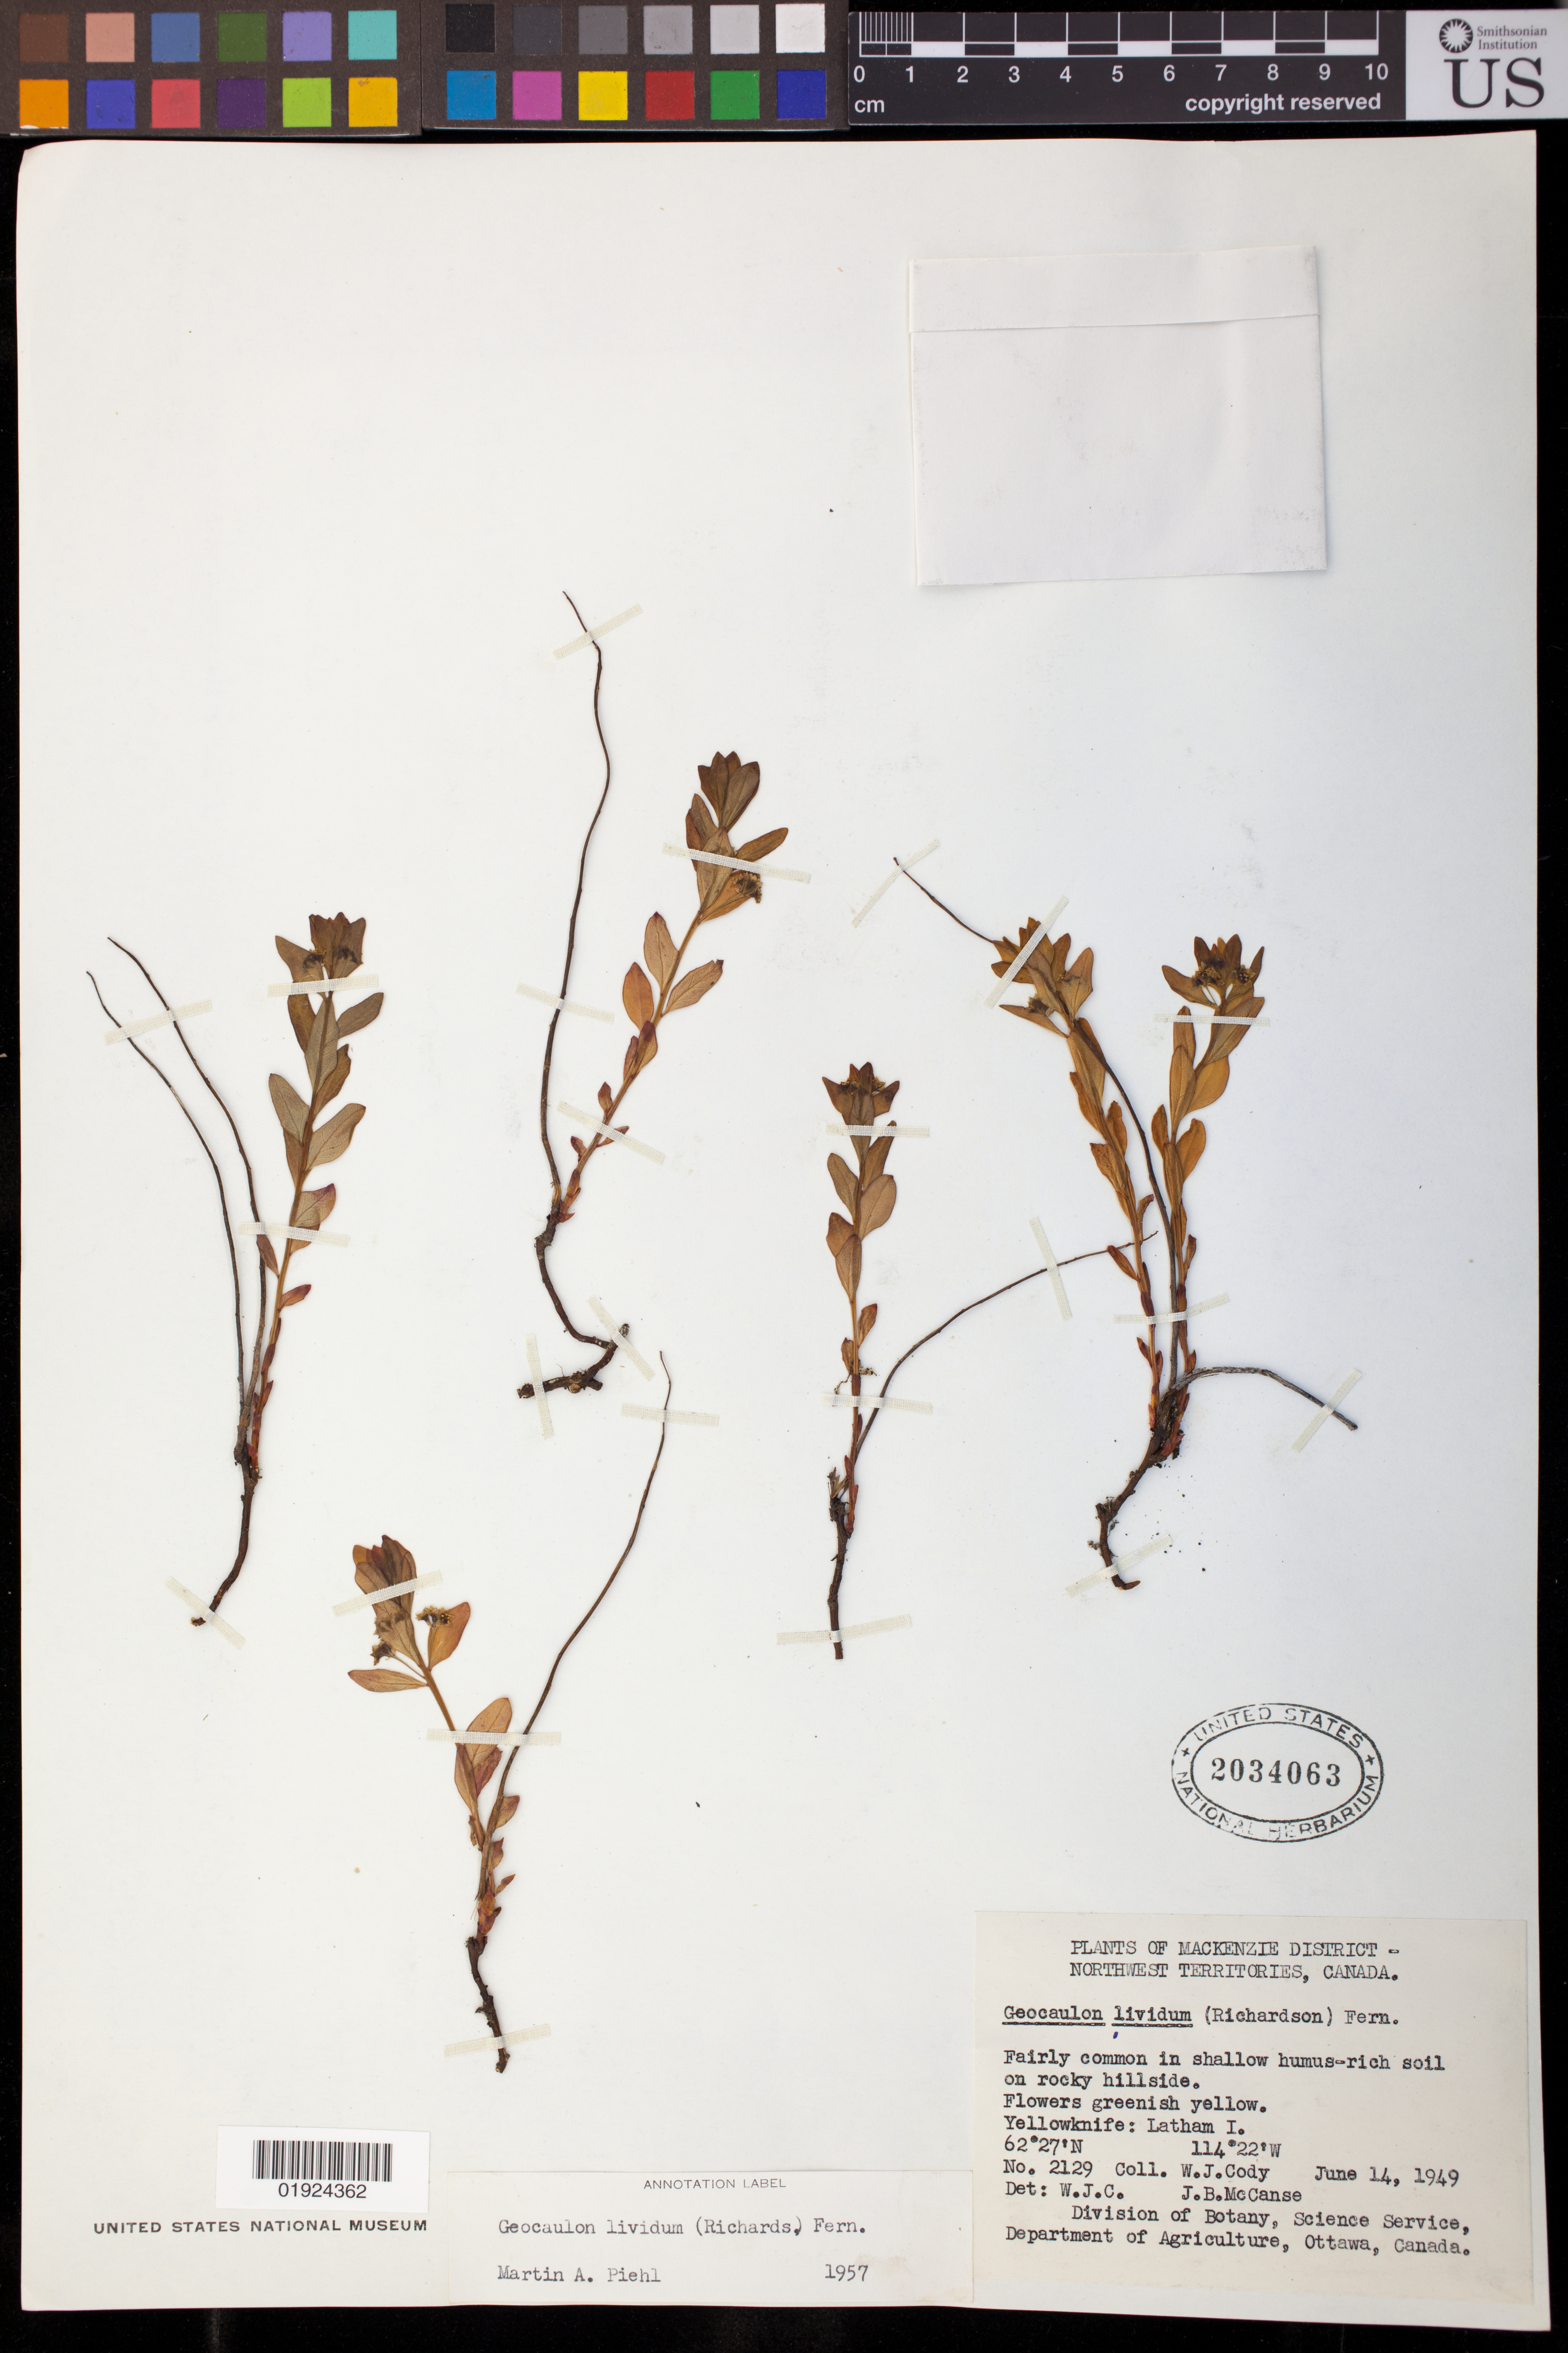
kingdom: Plantae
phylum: Tracheophyta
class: Magnoliopsida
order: Santalales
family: Comandraceae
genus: Geocaulon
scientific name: Geocaulon lividum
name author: (Richardson) Fernald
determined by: Piehl, M. A.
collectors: W. Cody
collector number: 2129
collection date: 1949-06-14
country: Canada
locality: Yellowknife: Latham I.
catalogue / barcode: US 2034063